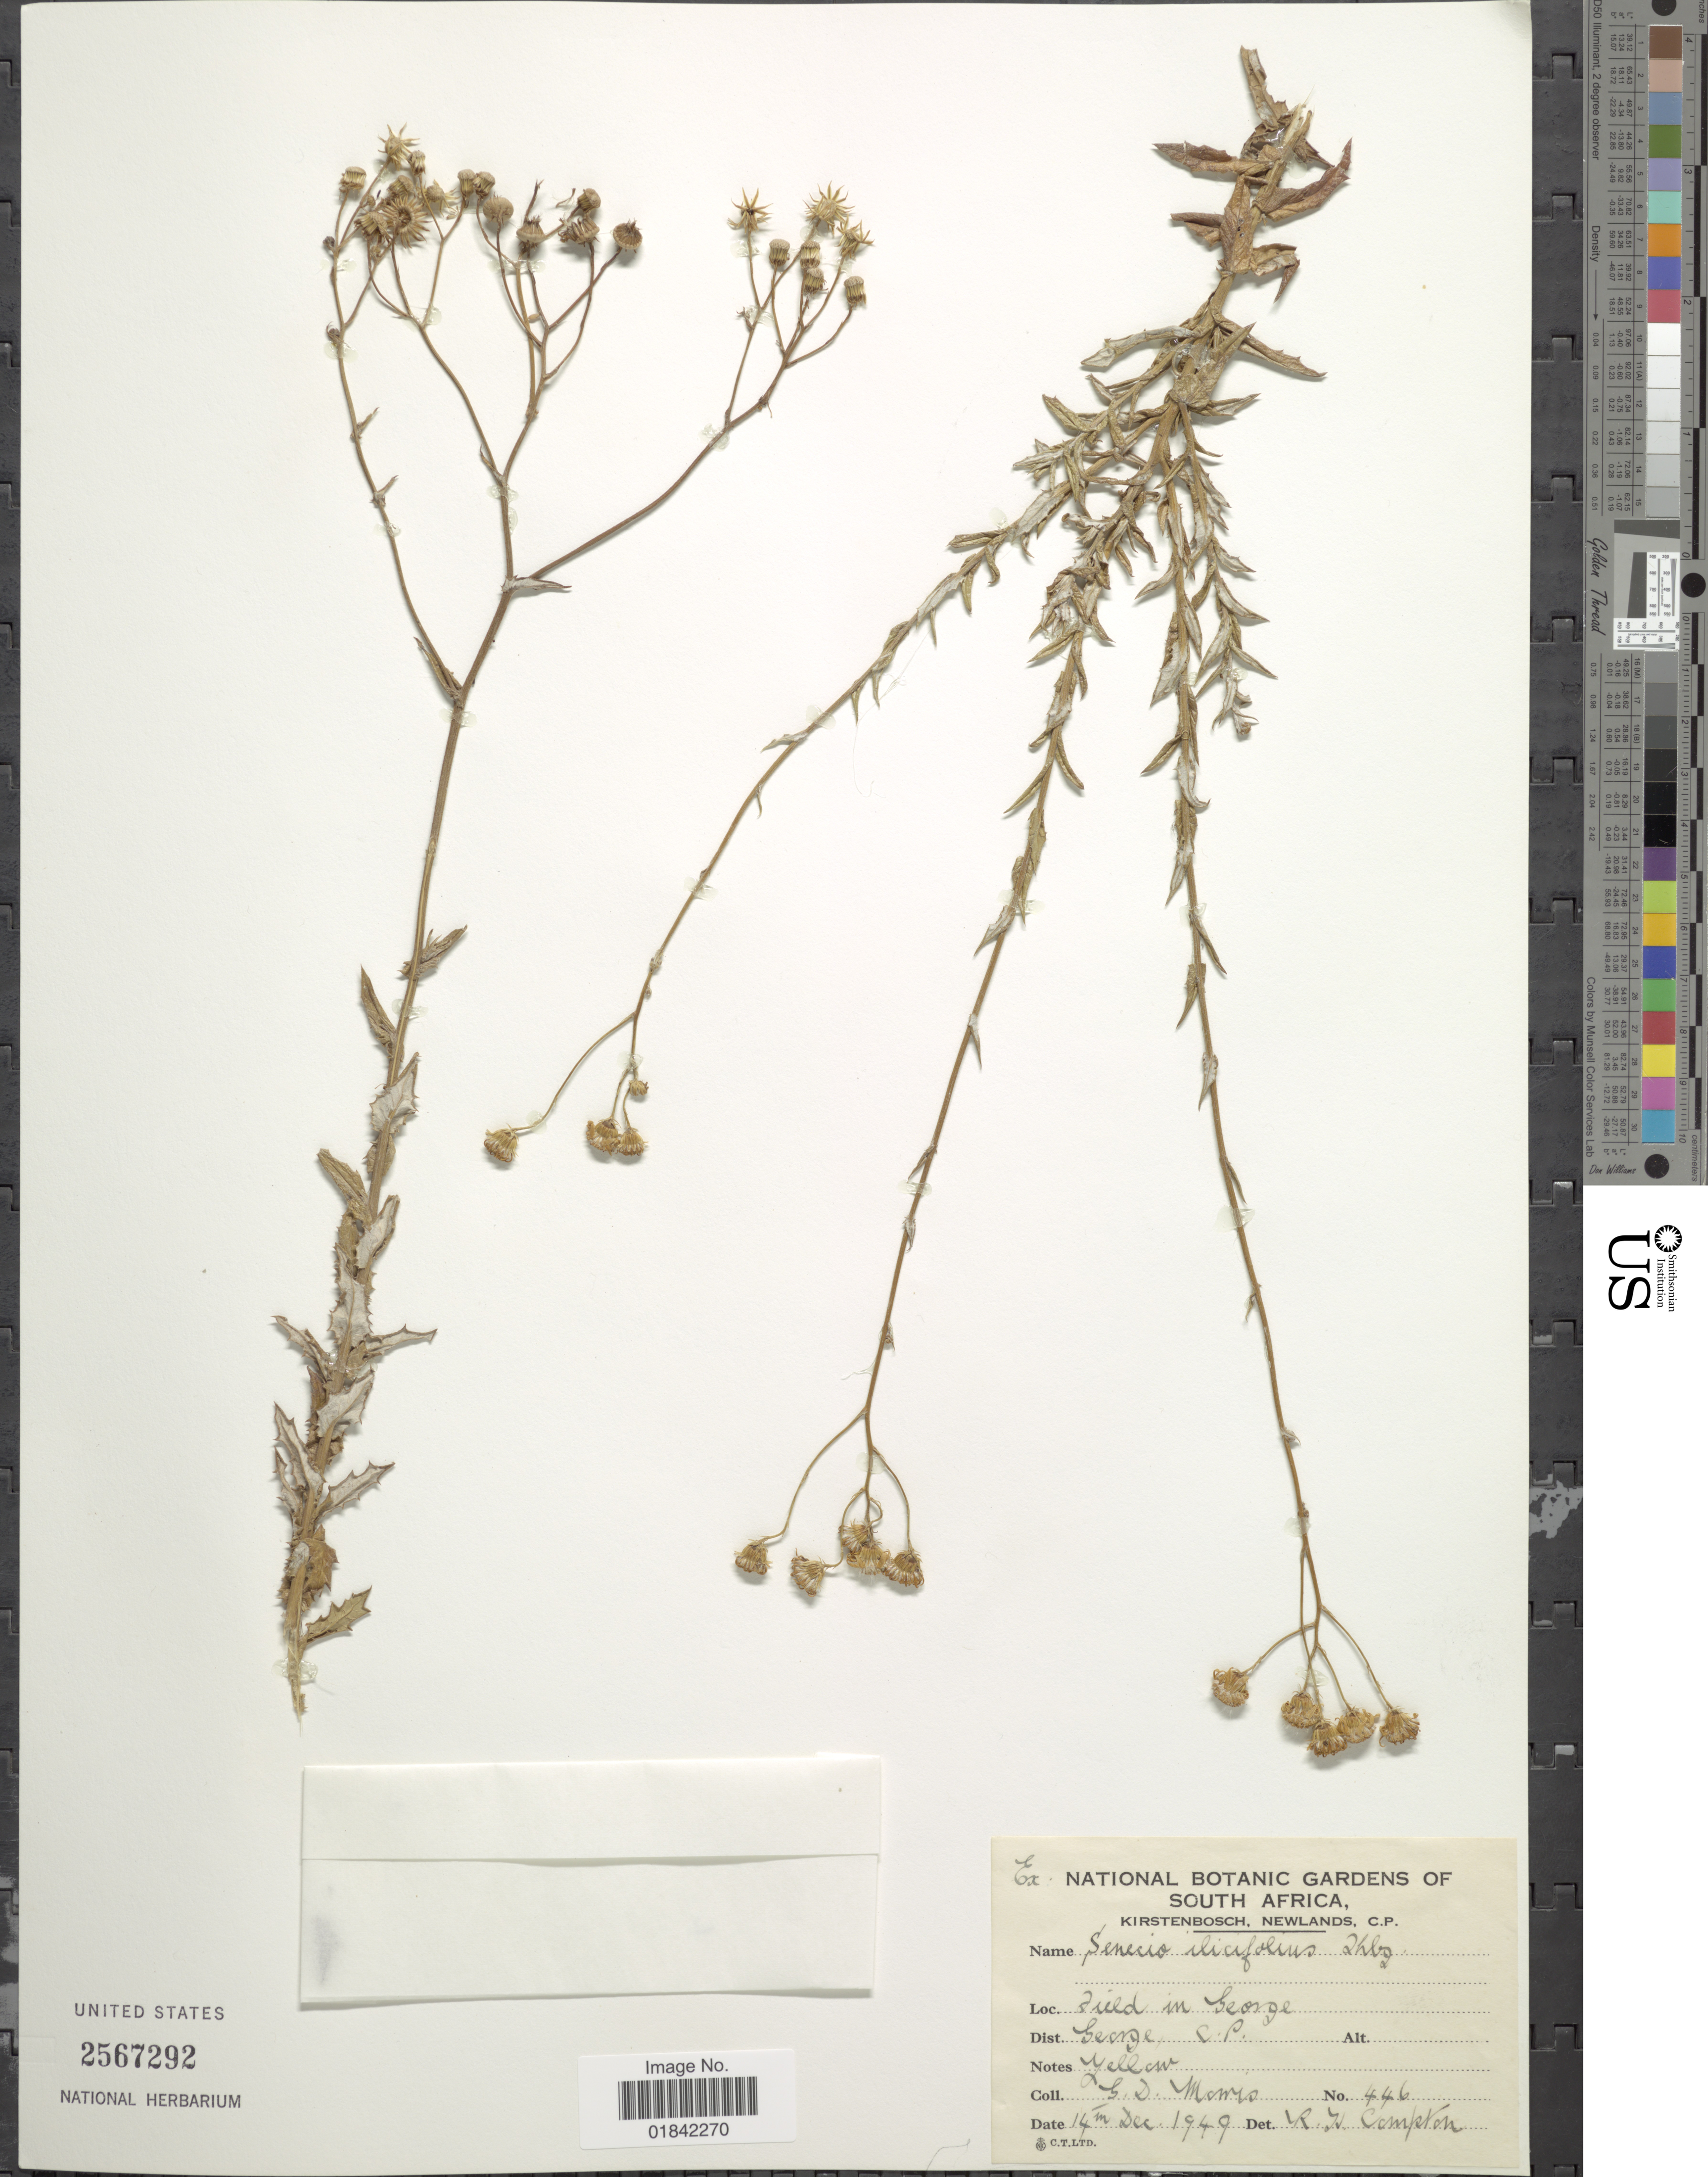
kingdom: Plantae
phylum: Tracheophyta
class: Magnoliopsida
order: Asterales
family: Asteraceae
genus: Senecio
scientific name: Senecio ilicifolius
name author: Thunb.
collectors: G. Mowis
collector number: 446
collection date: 1949-12-14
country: South Africa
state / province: Western Cape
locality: Field in George, C. P.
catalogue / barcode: US 2567292